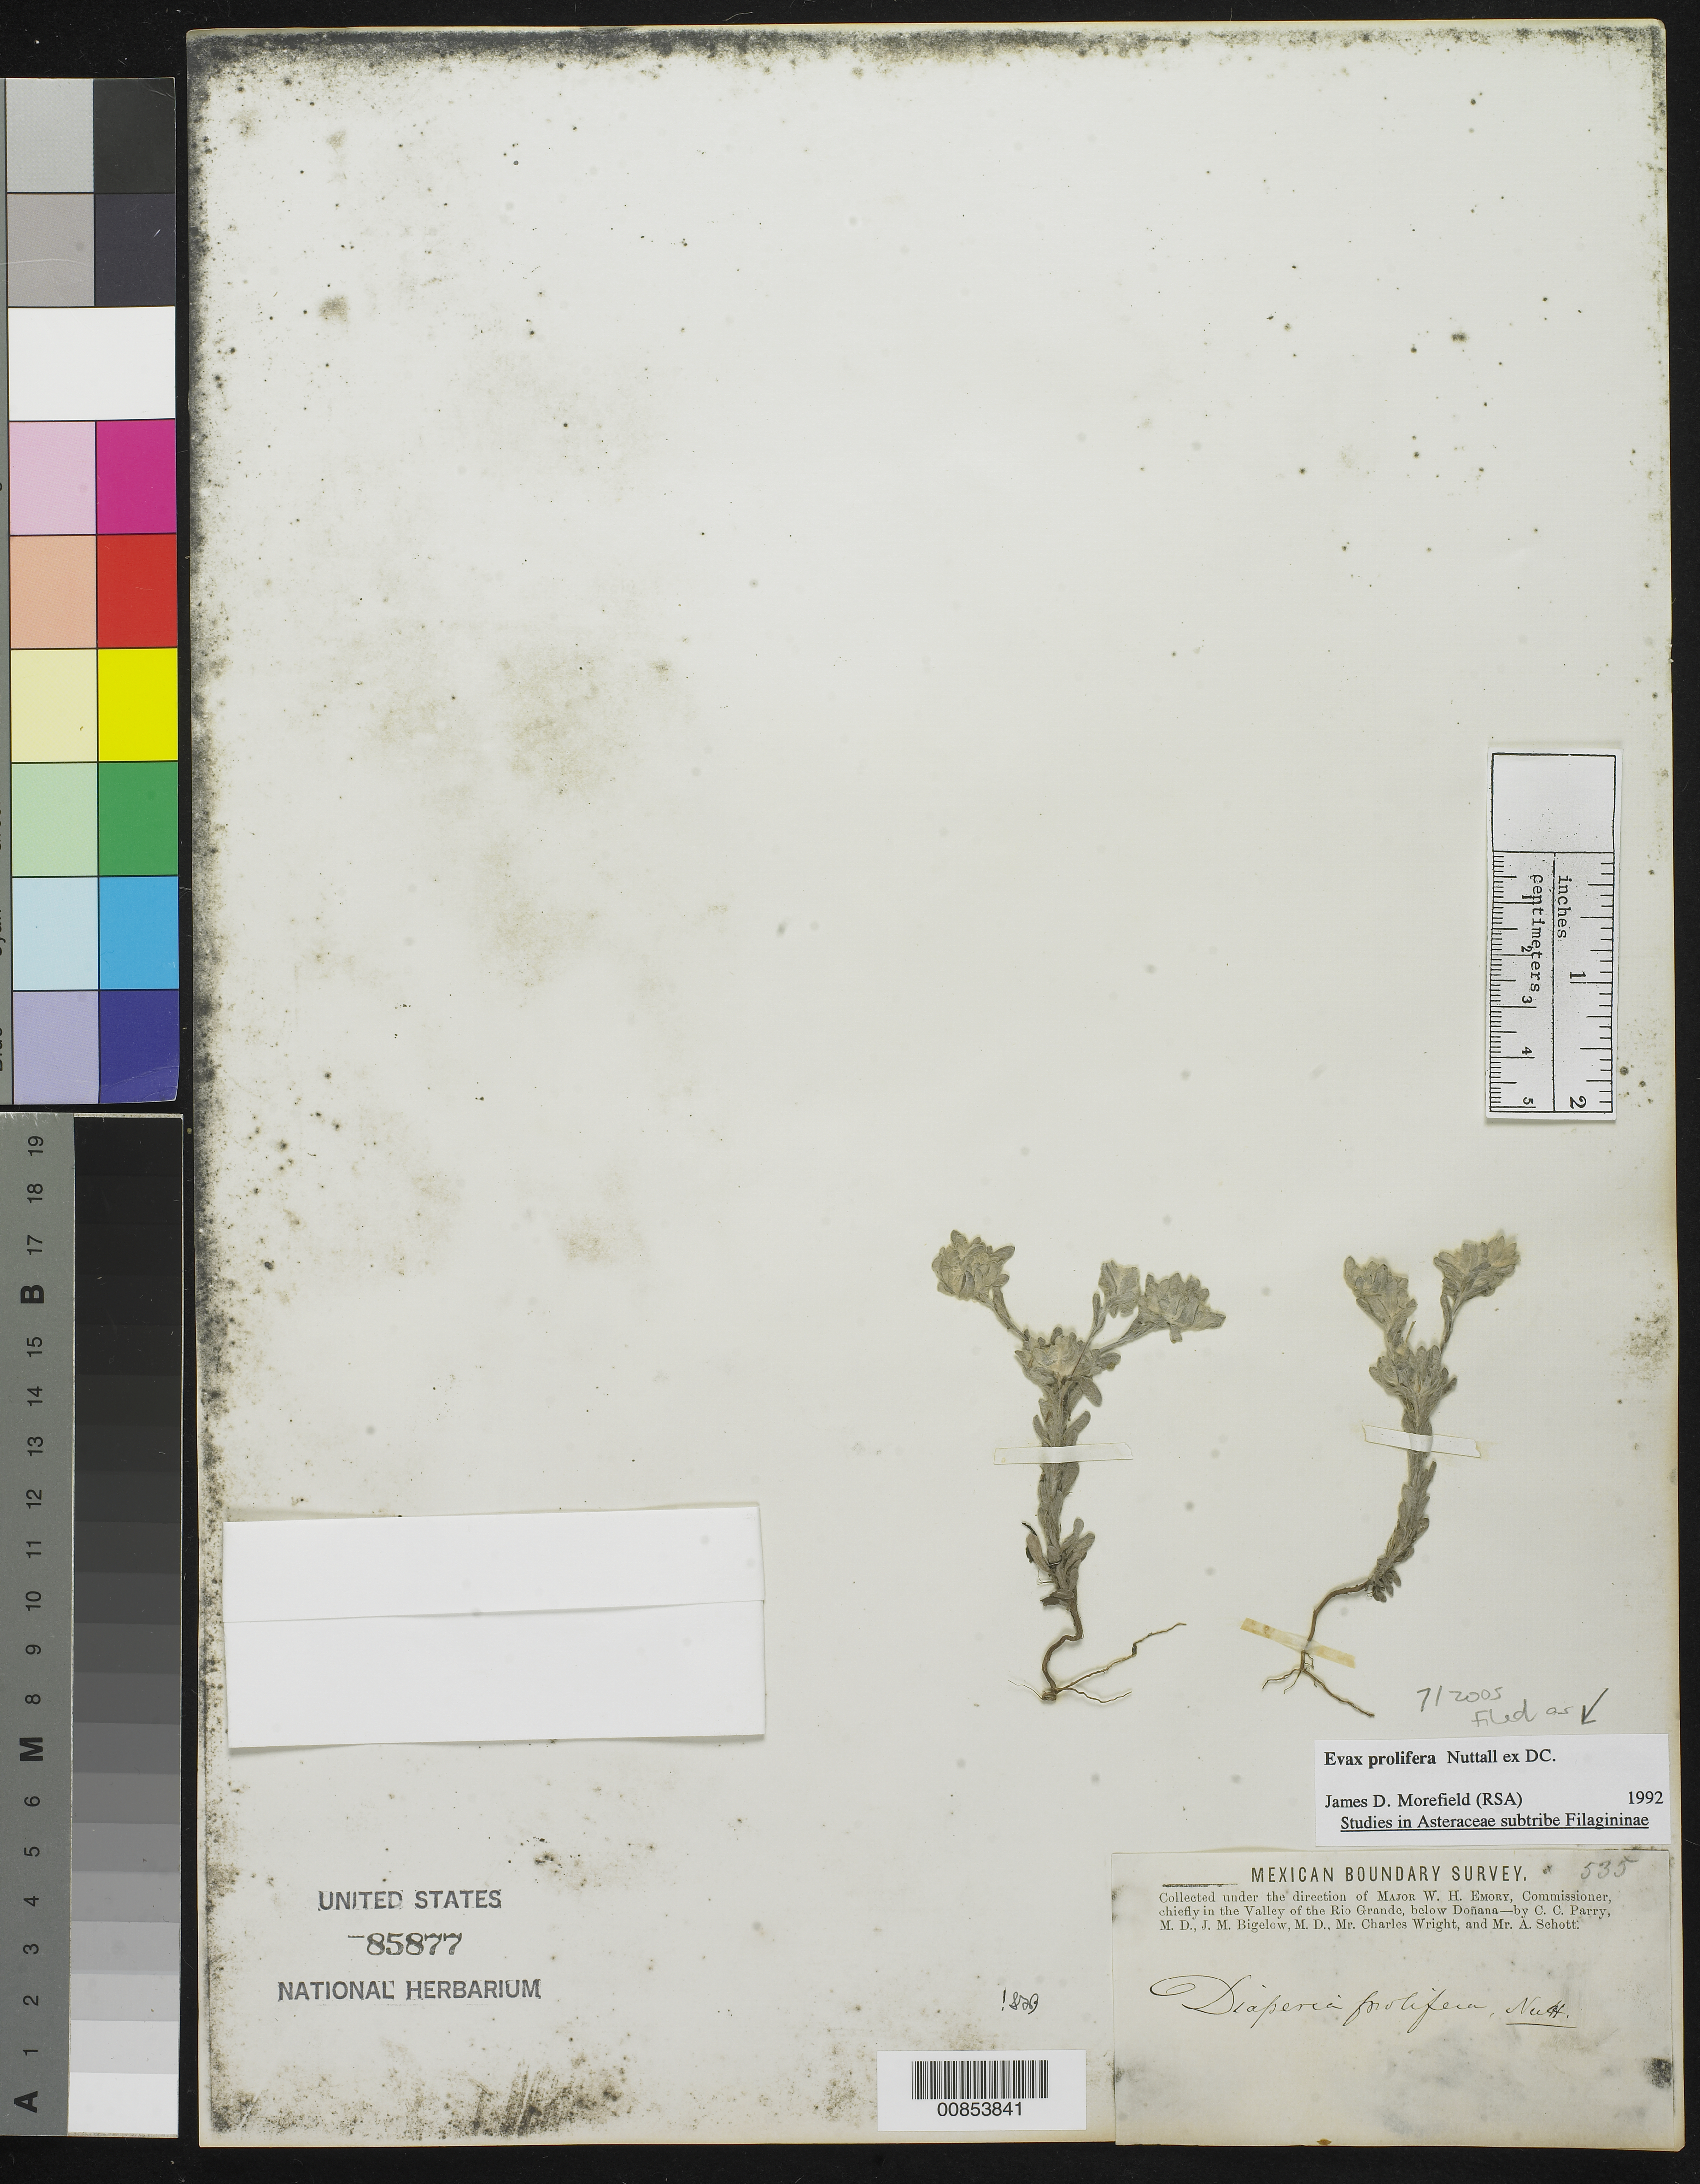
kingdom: Plantae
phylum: Tracheophyta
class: Magnoliopsida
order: Asterales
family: Asteraceae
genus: Evax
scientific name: Evax prolifera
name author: Nutt. ex DC.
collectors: C. C. Parry, J. M. Bigelow, C. Wright & A. C. V. Schott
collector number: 535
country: United States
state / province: New Mexico / Texas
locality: Valley of the Rio Grande, below Doñana.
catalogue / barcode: US 85877